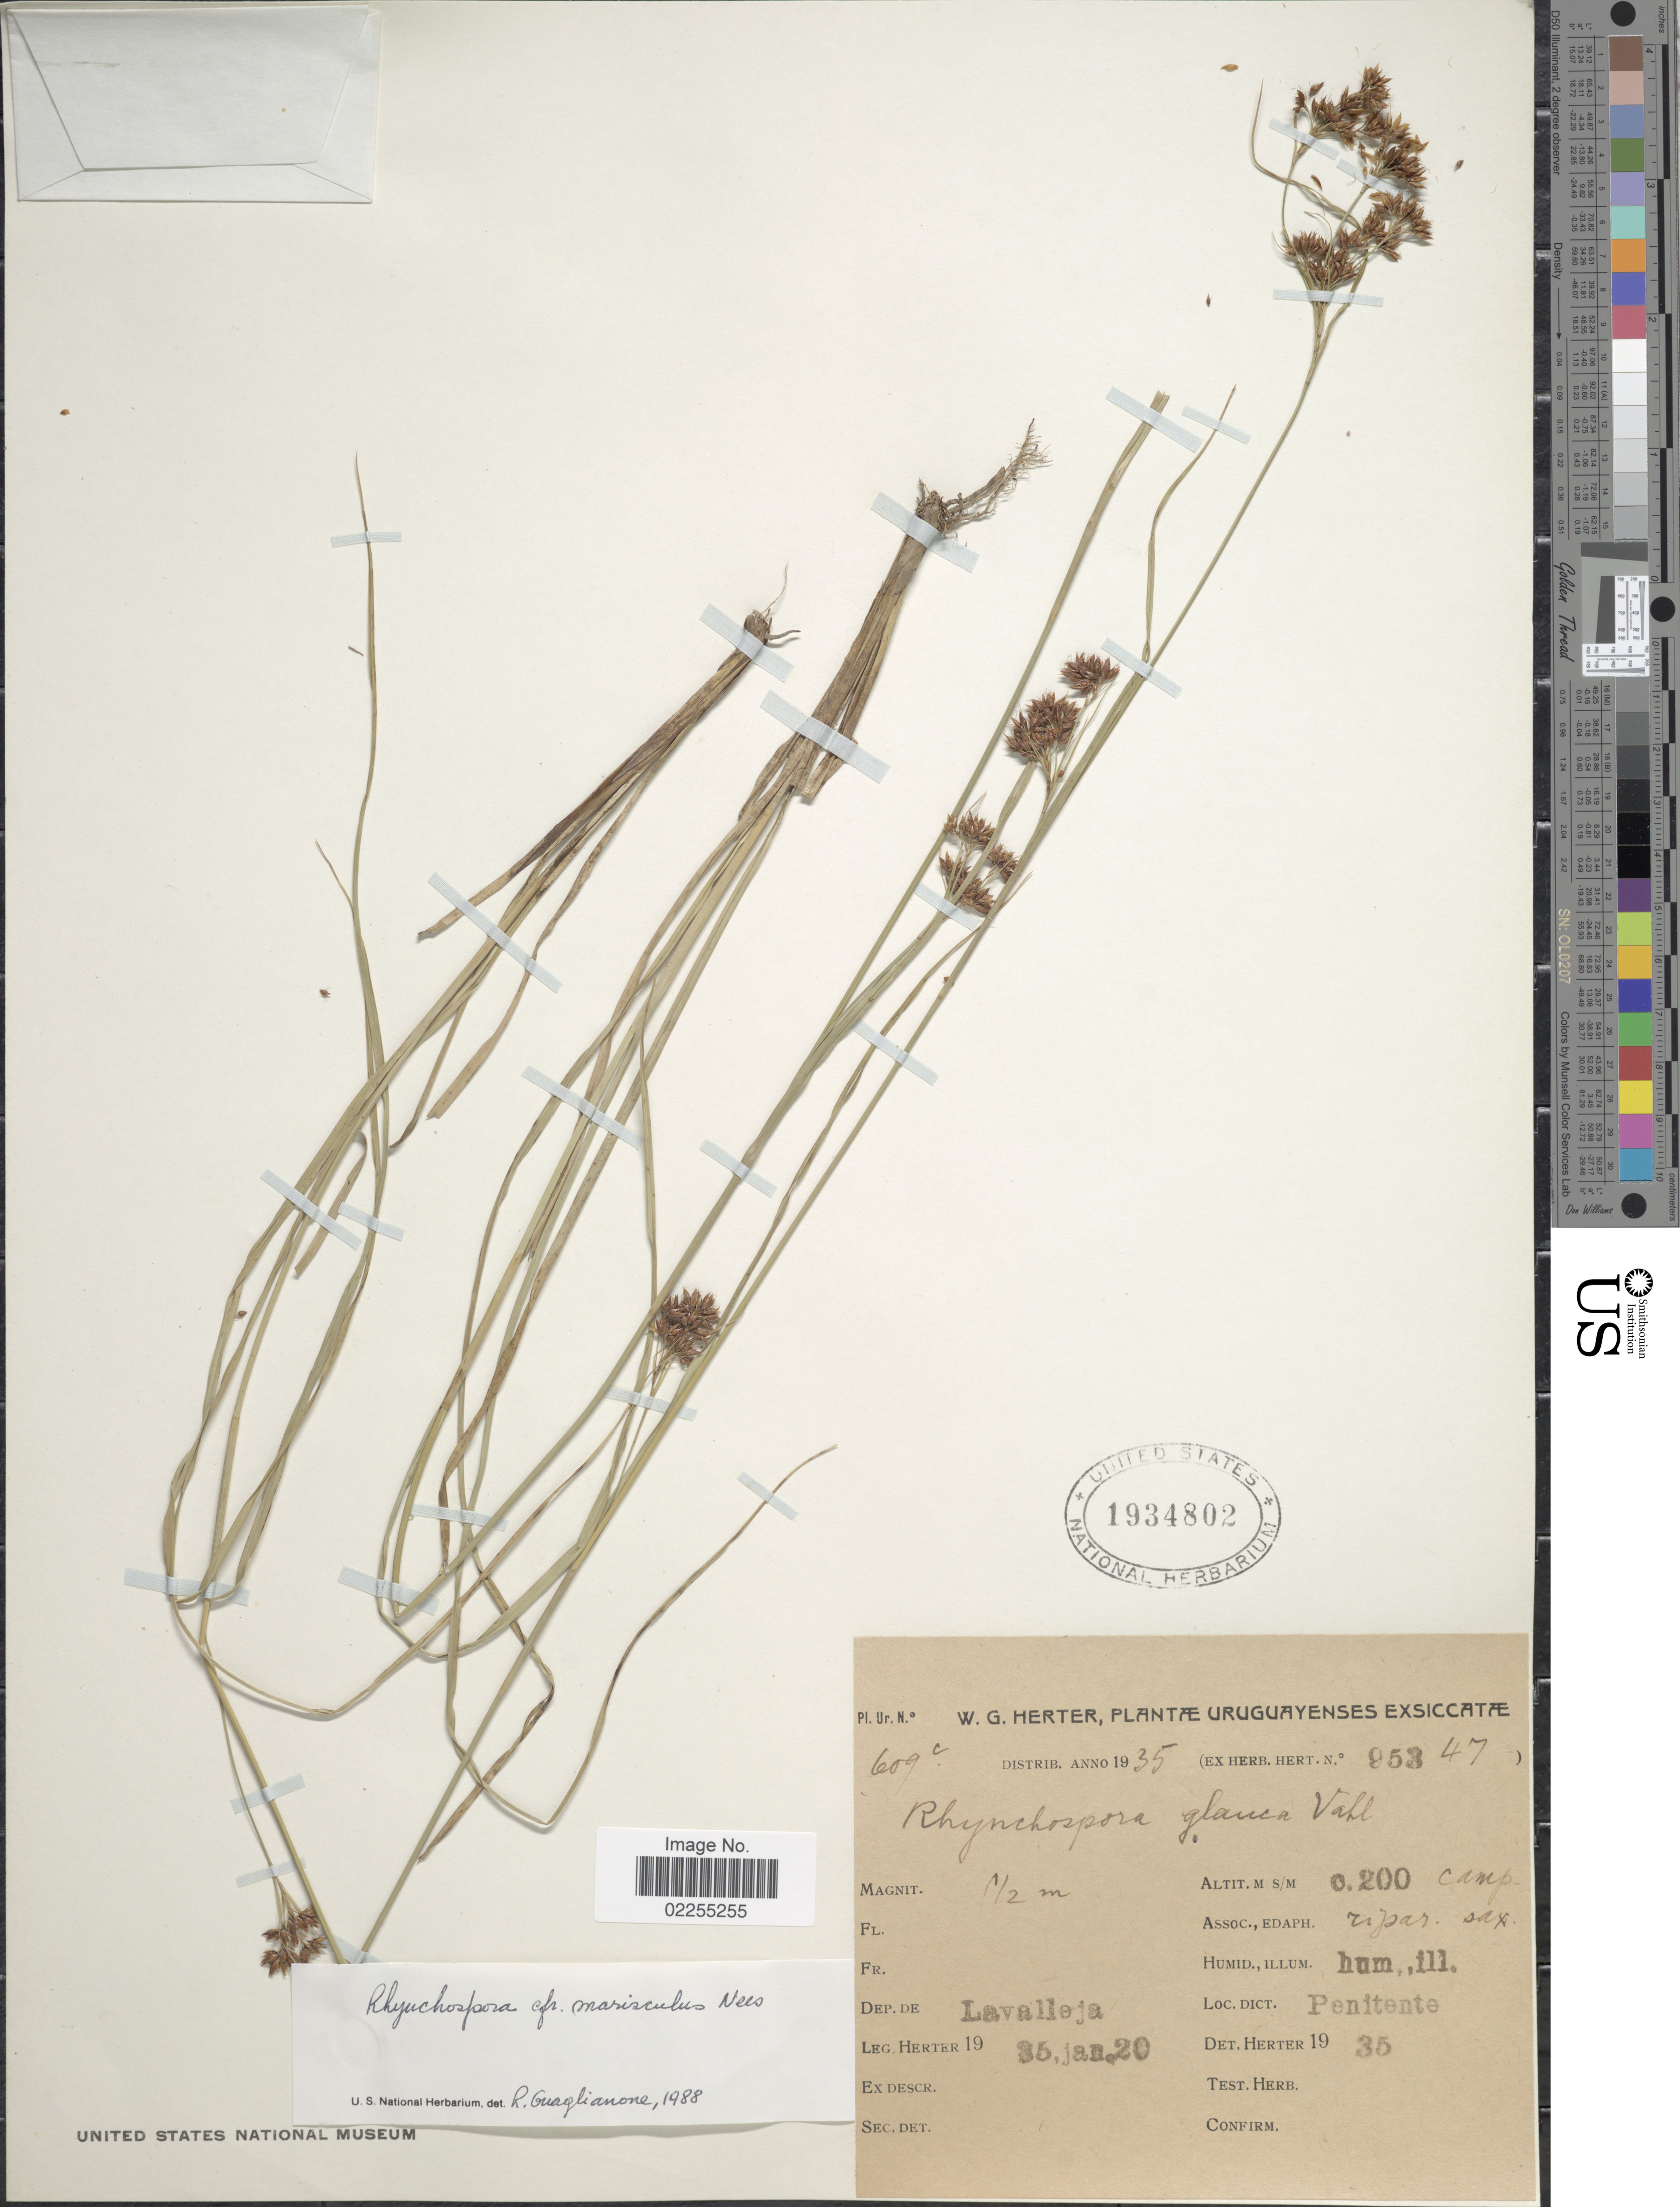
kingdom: Plantae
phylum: Tracheophyta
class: Liliopsida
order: Poales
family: Cyperaceae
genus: Rhynchospora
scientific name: Rhynchospora marisculus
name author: Lindl. & Nees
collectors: W. G. Herter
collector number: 609c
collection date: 1935-01-20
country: Uruguay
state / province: Lavalleja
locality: Dep. de Lavalleja. Penitente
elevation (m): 200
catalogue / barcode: US 1934802